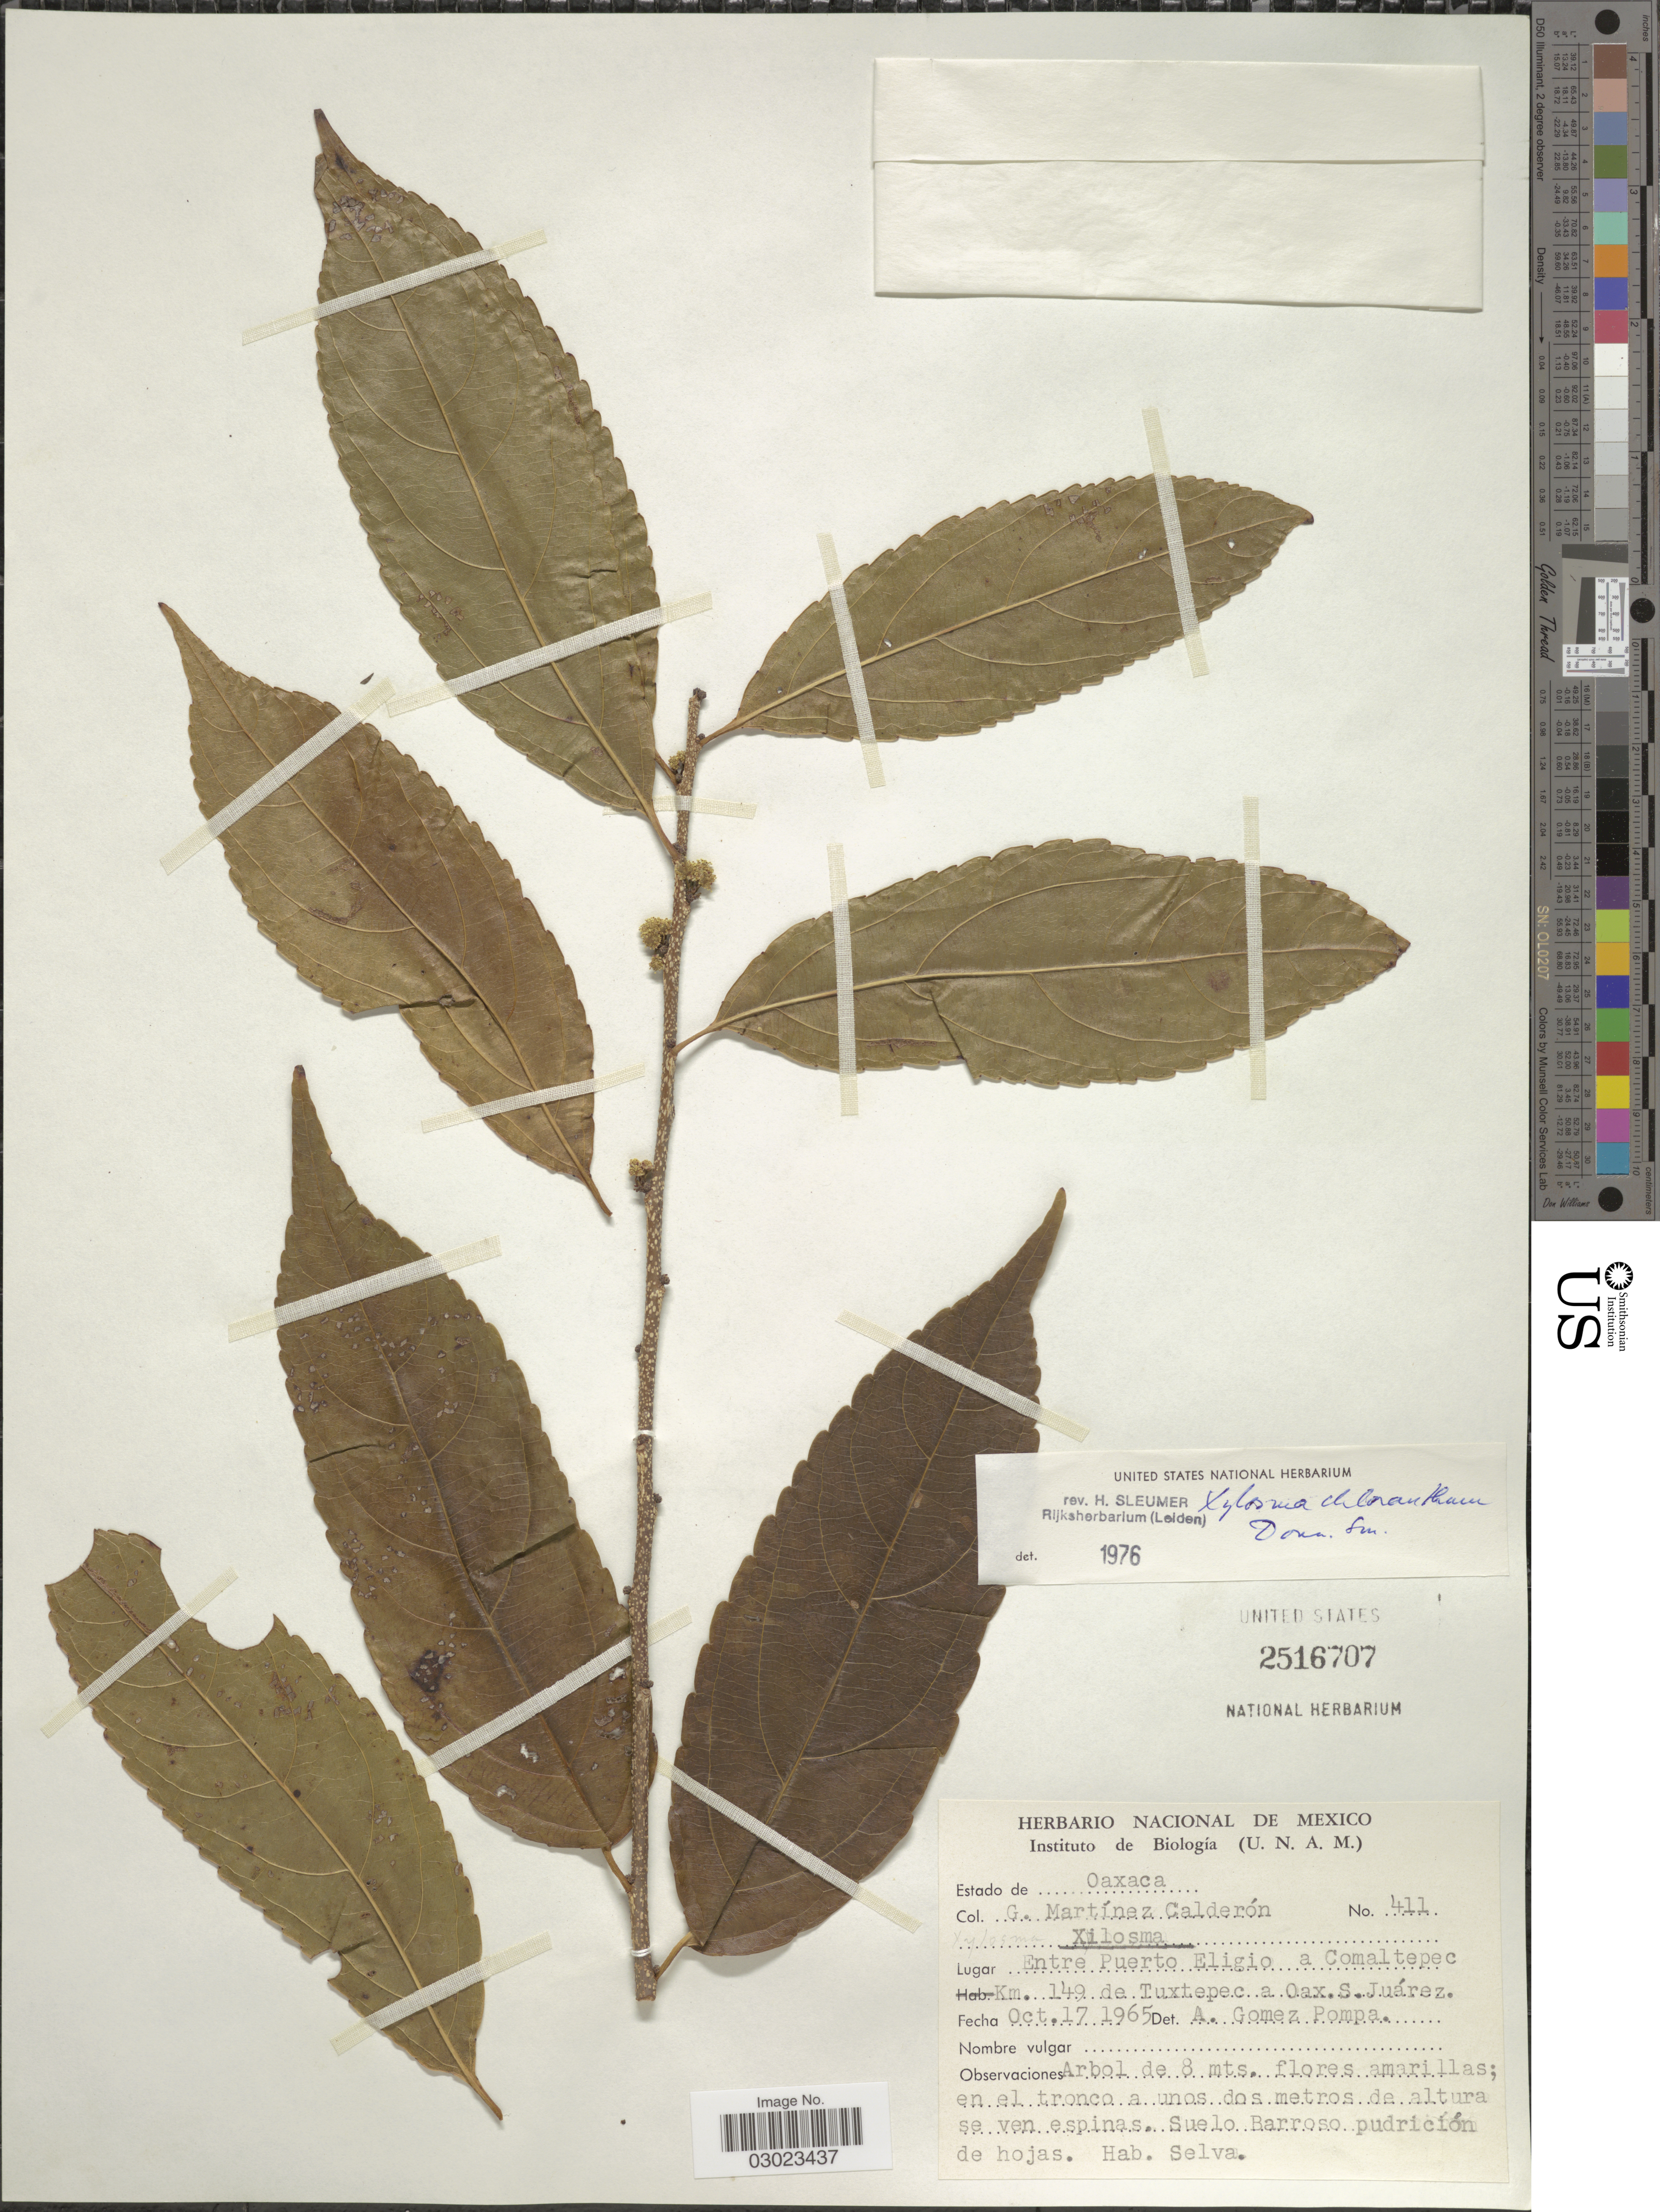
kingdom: Plantae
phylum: Tracheophyta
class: Magnoliopsida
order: Malpighiales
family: Salicaceae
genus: Xylosma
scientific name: Xylosma chlorantha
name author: Donn. Sm.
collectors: G. Martínez Calderón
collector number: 411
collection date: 1965-10-17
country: Mexico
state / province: Oaxaca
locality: Entre Puerto Eligio a Comaltepec Km. 149 de Tuxtepec a Oax. S. Juárez.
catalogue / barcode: US 2516707